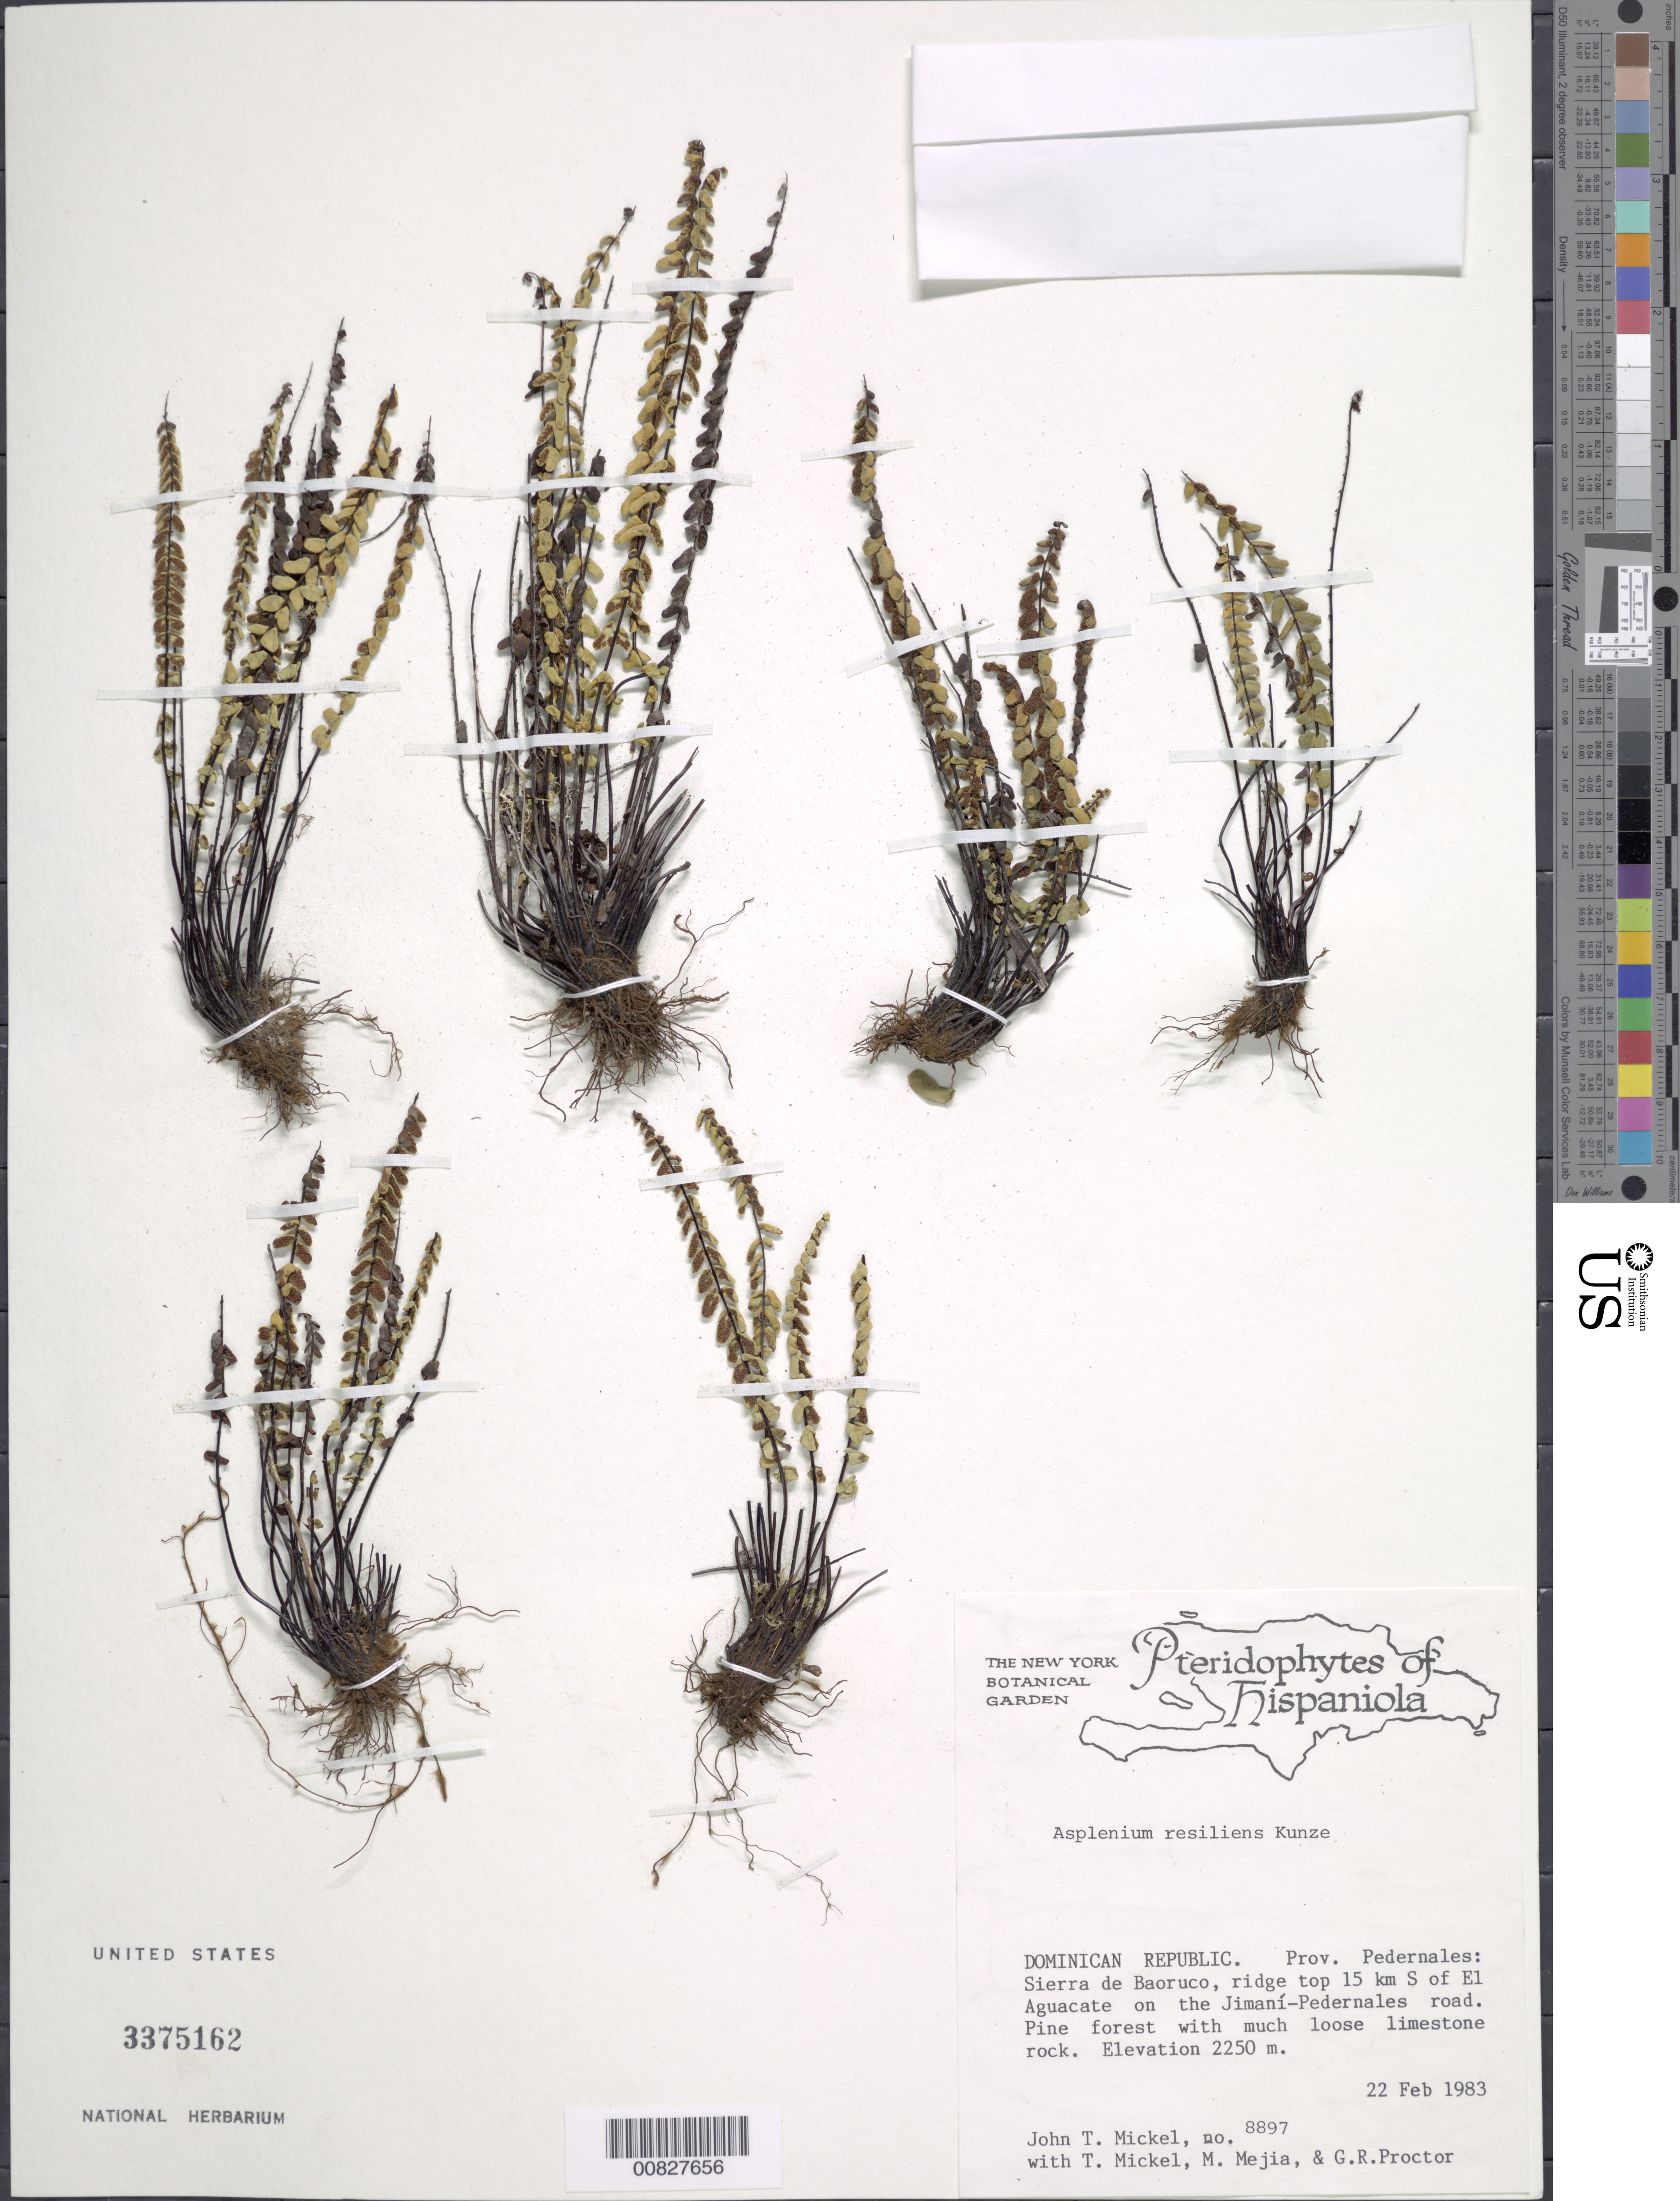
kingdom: Plantae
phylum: Tracheophyta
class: Polypodiopsida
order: Polypodiales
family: Aspleniaceae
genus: Asplenium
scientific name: Asplenium resiliens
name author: Kunze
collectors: J. T. Mickel, T. Mickel, M. Mejia & G. R. Proctor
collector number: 8897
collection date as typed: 22 Feb 1983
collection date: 1983-02-22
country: Dominican Republic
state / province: Pedernales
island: Hispaniola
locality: Sierra de Baoruco, 15 km S of El Aguacate on Jimaní-Pedernales road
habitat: Pine forest with much loose limestone rock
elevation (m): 2250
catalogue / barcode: US 3375162